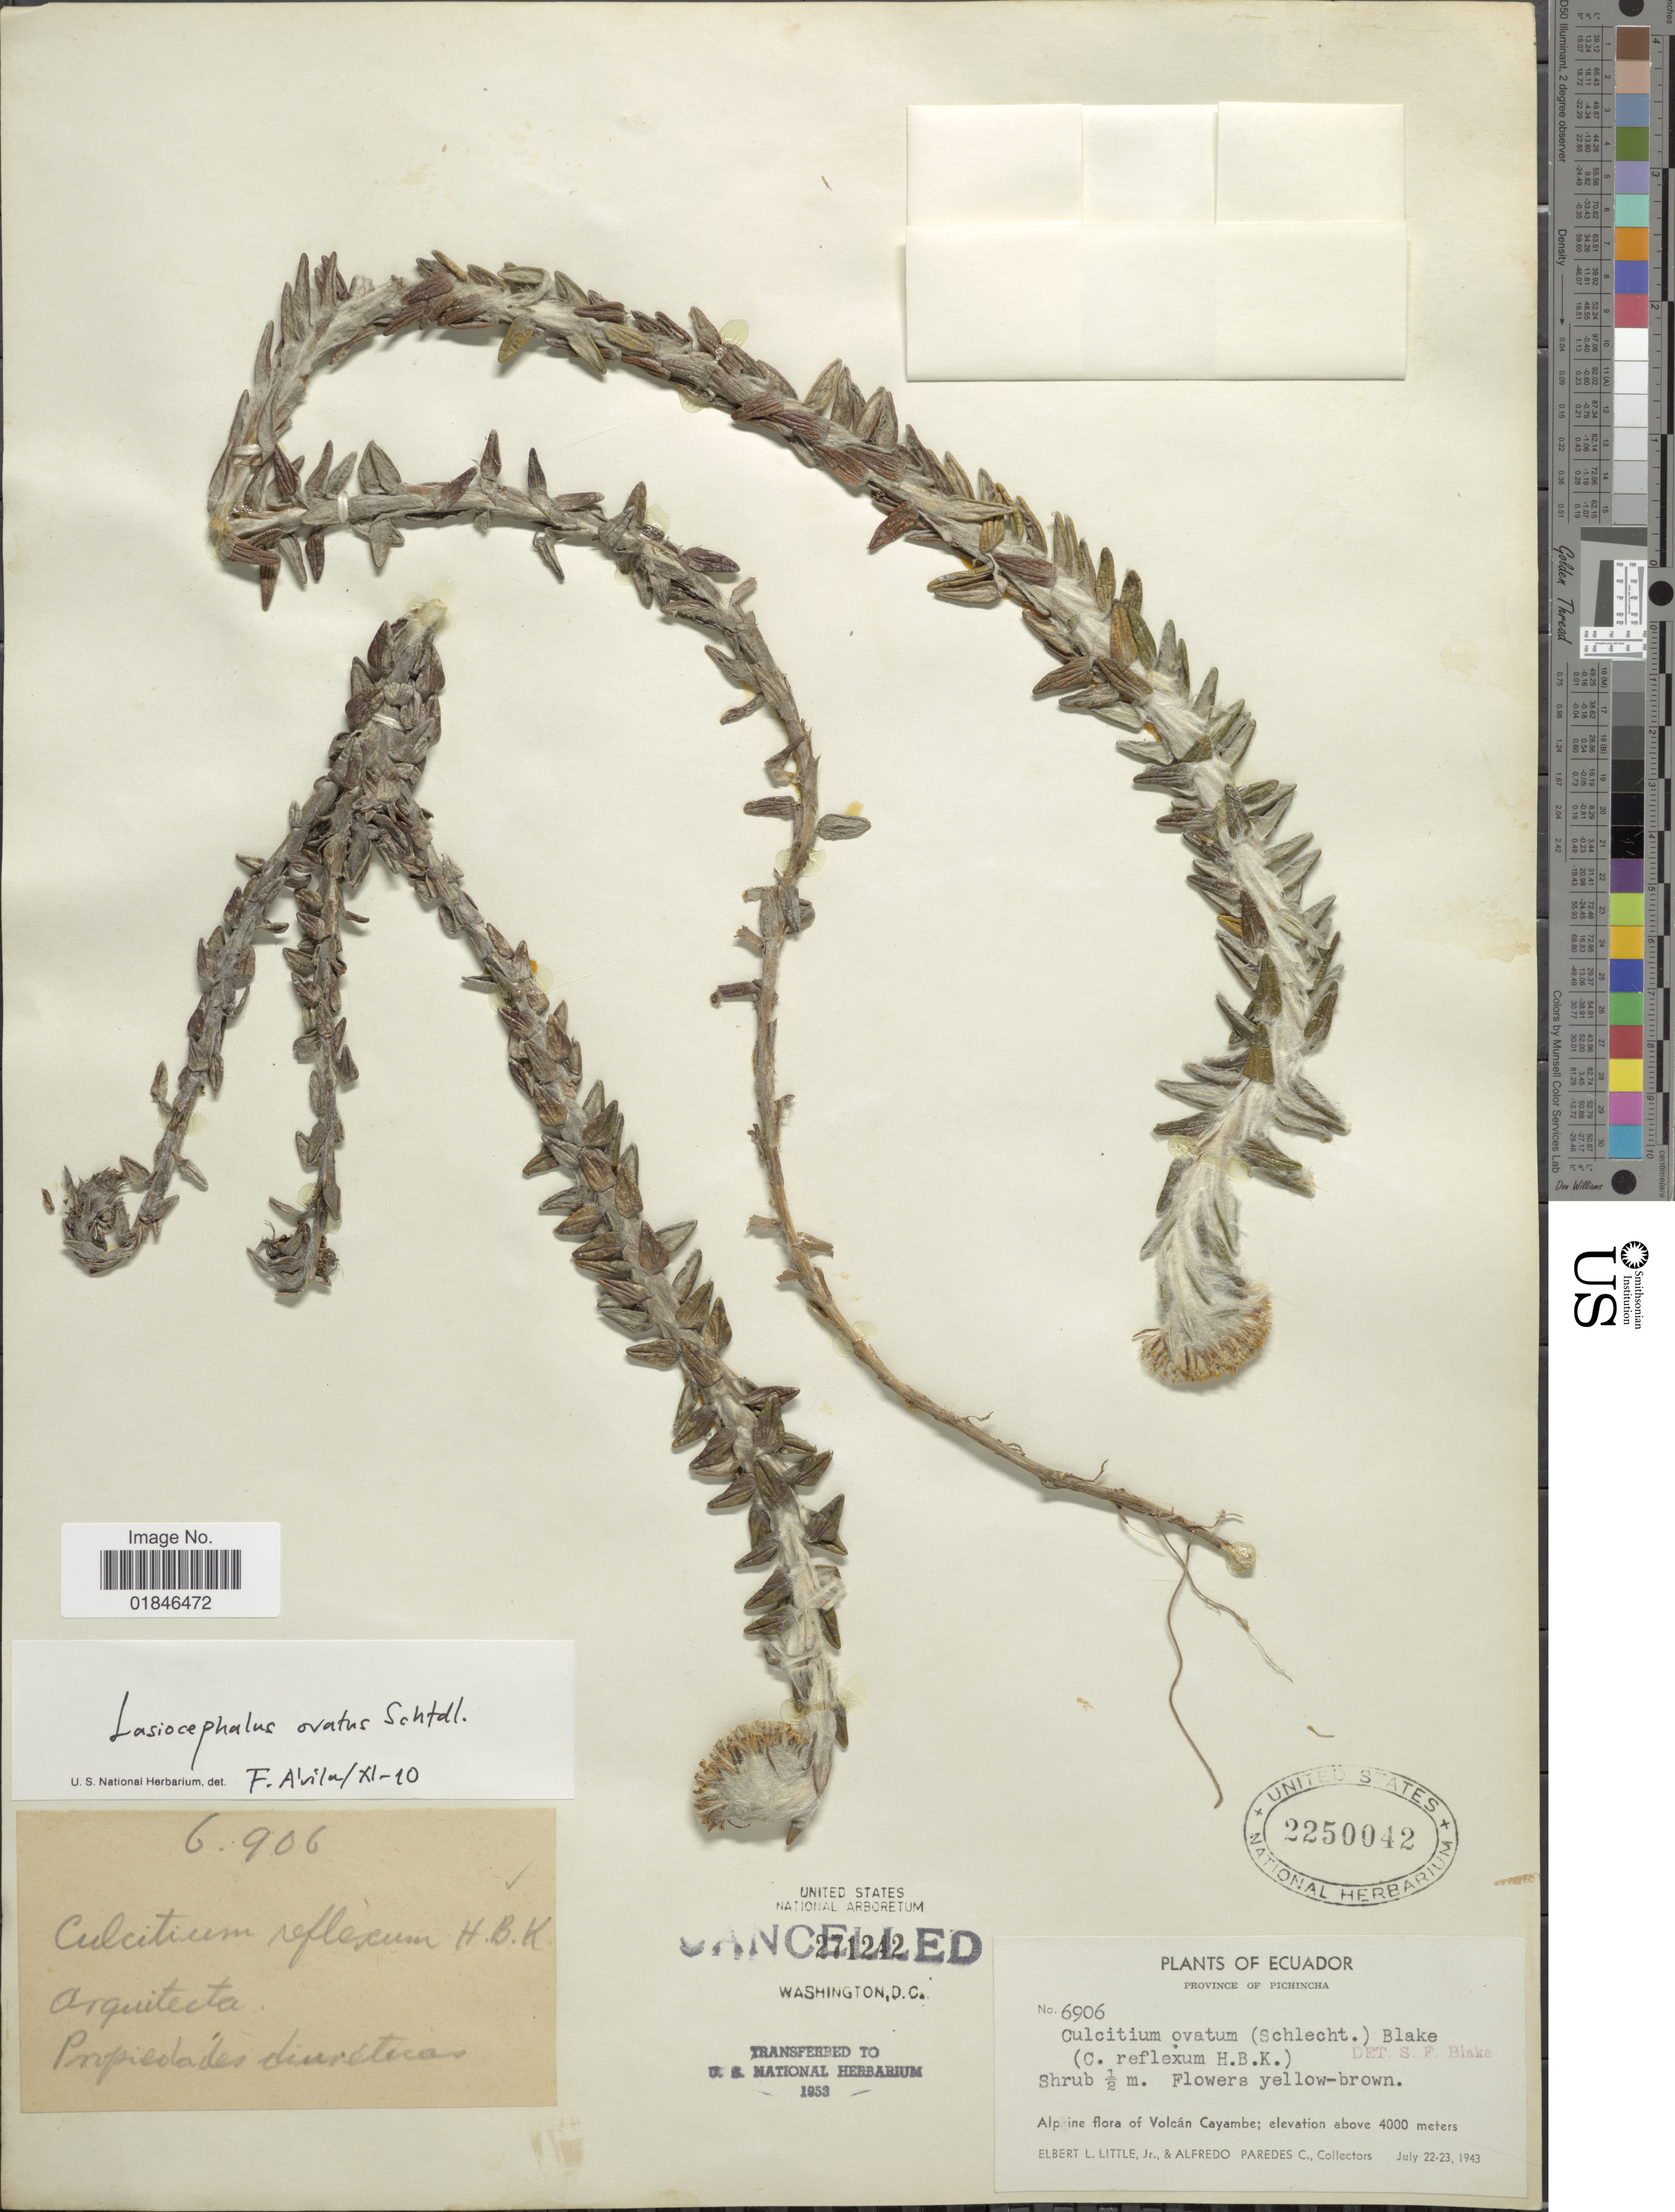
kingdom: Plantae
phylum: Tracheophyta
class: Magnoliopsida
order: Asterales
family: Asteraceae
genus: Senecio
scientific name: Senecio superandinus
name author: Cuatrec.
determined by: Salomon, Luciana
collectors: E. L. Little & A. Paredes C.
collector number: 6906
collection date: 1943-07-22/1943-07-23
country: Ecuador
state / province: Pichincha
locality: Ecuador, Alpine flora of Volcan Cayambe. Province of Pichincha.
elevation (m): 4000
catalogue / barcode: US 2250042